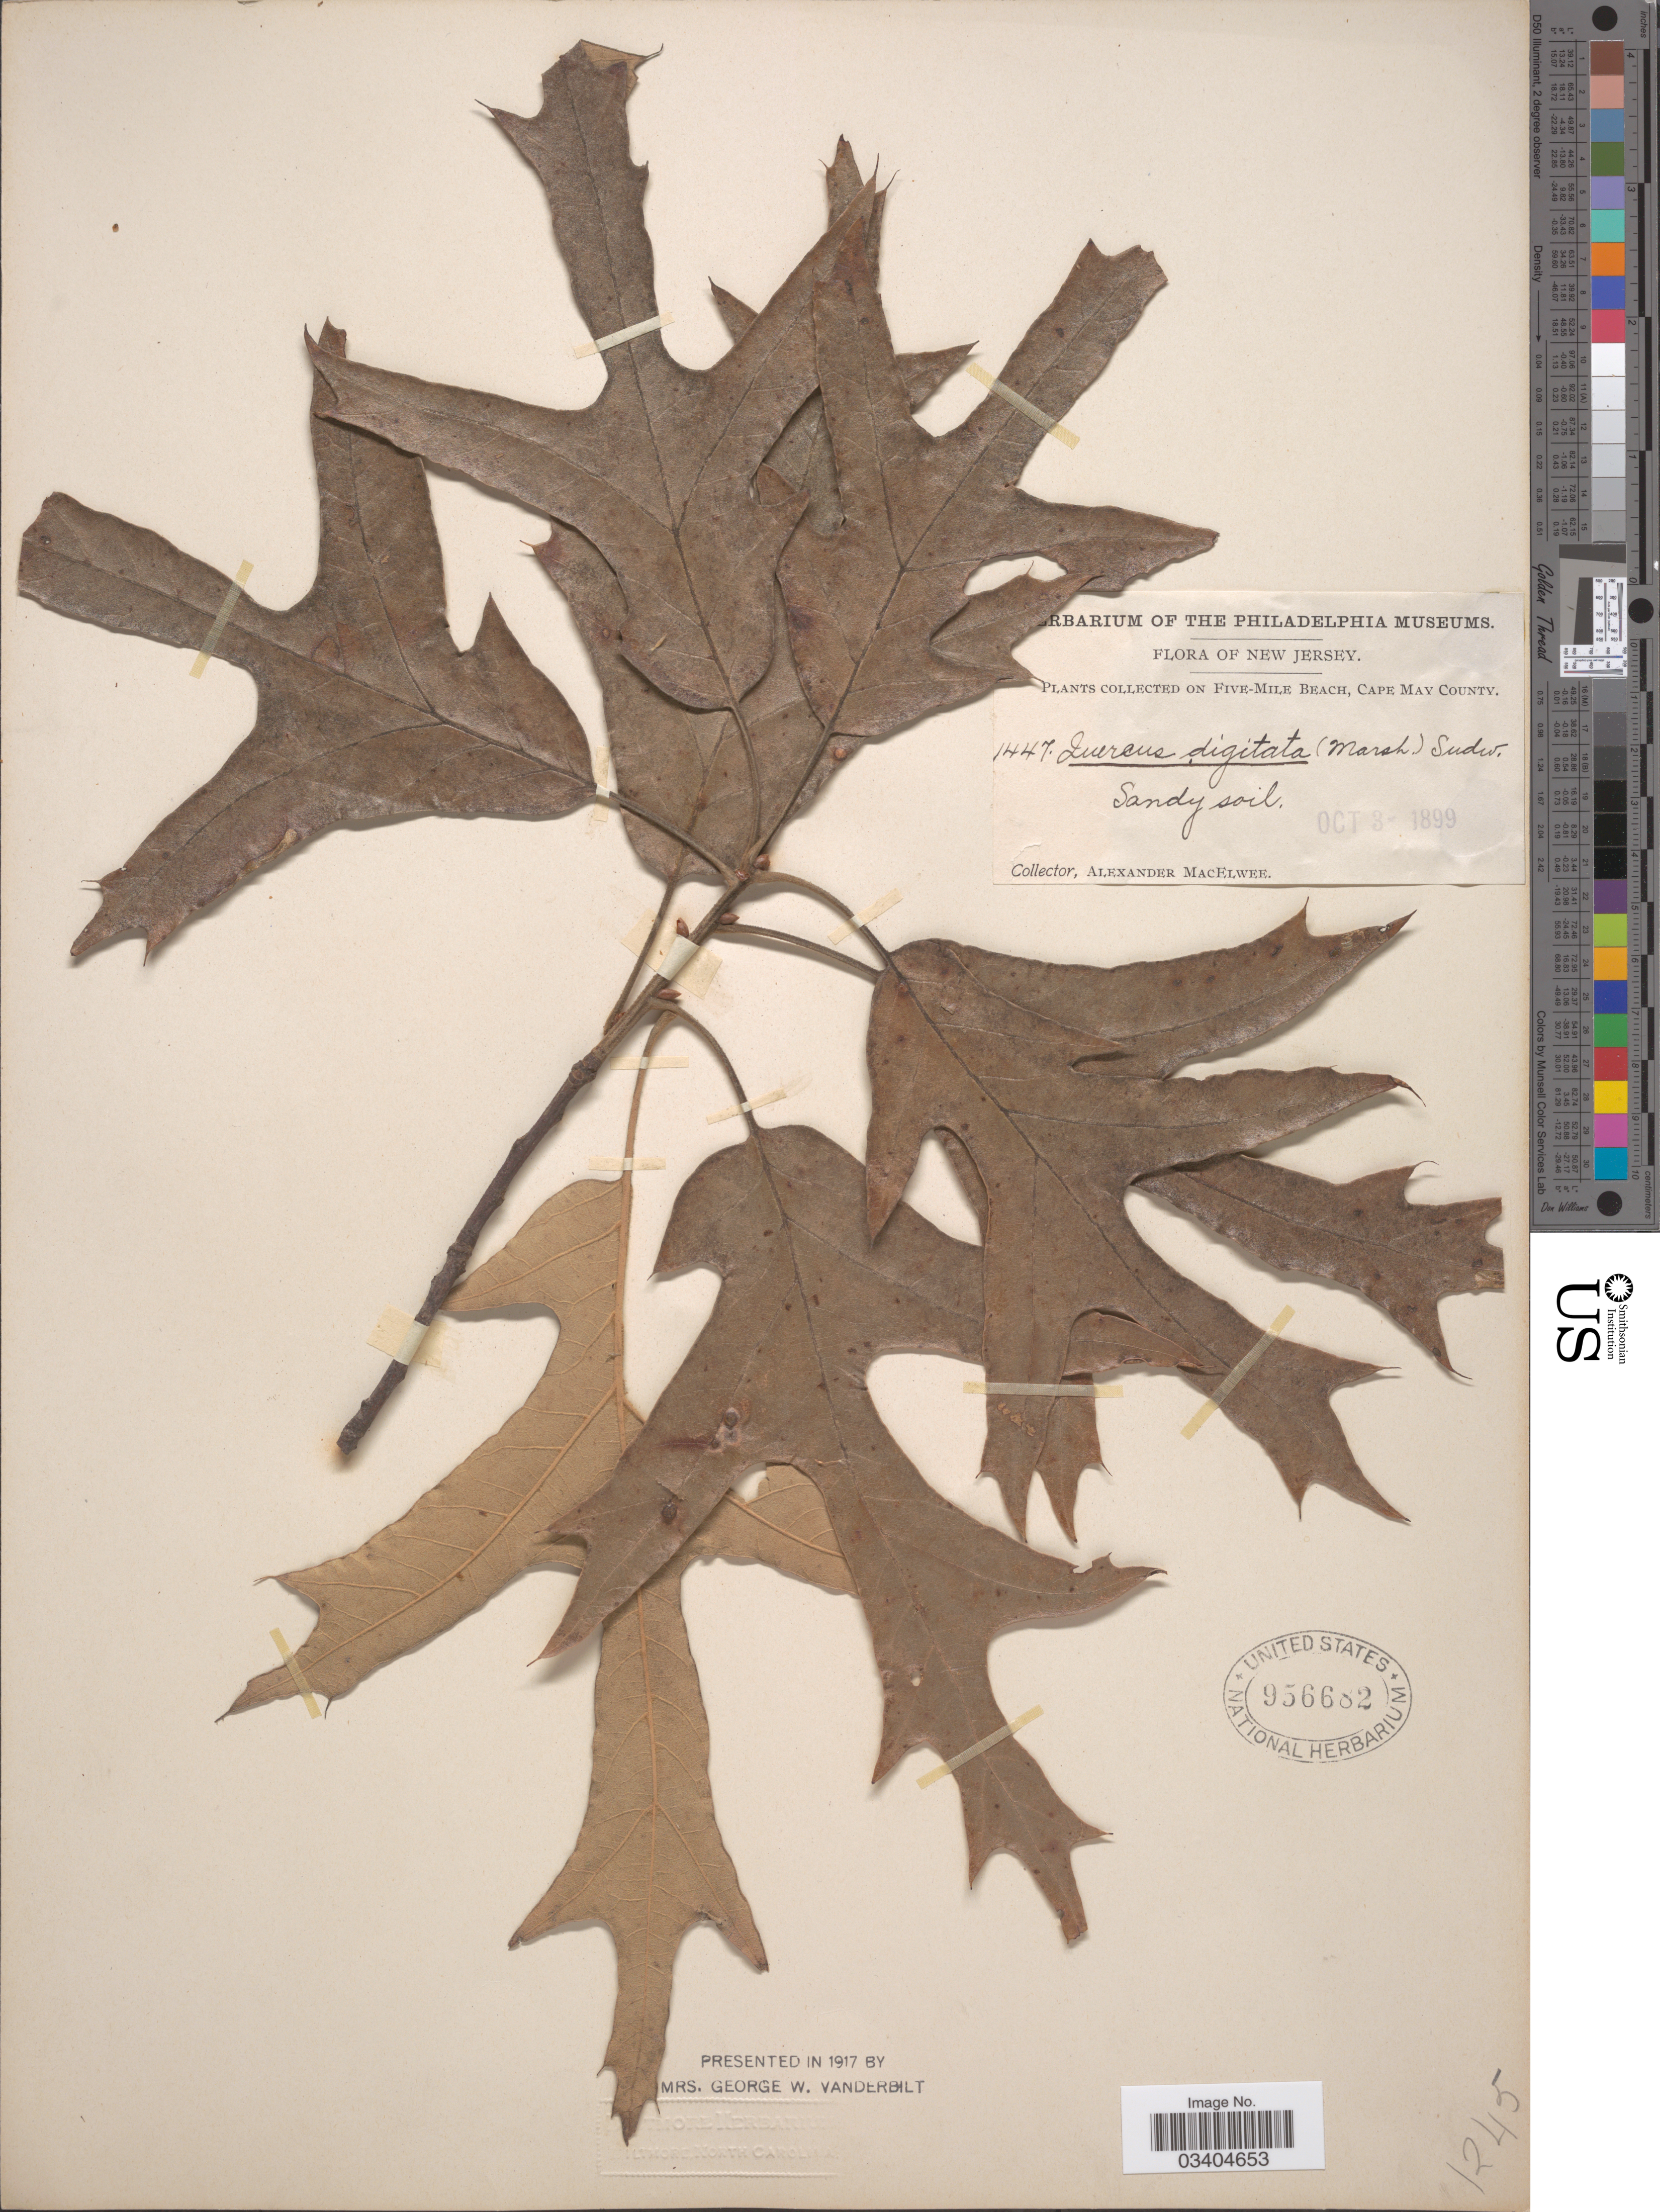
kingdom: Plantae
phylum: Tracheophyta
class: Magnoliopsida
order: Fagales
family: Fagaceae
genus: Quercus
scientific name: Quercus falcata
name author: Michx.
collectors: A. MacElwee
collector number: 1447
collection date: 1899-10-03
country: United States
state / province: New Jersey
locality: On Five-Mile Beach, Cape May County.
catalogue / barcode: US 956682